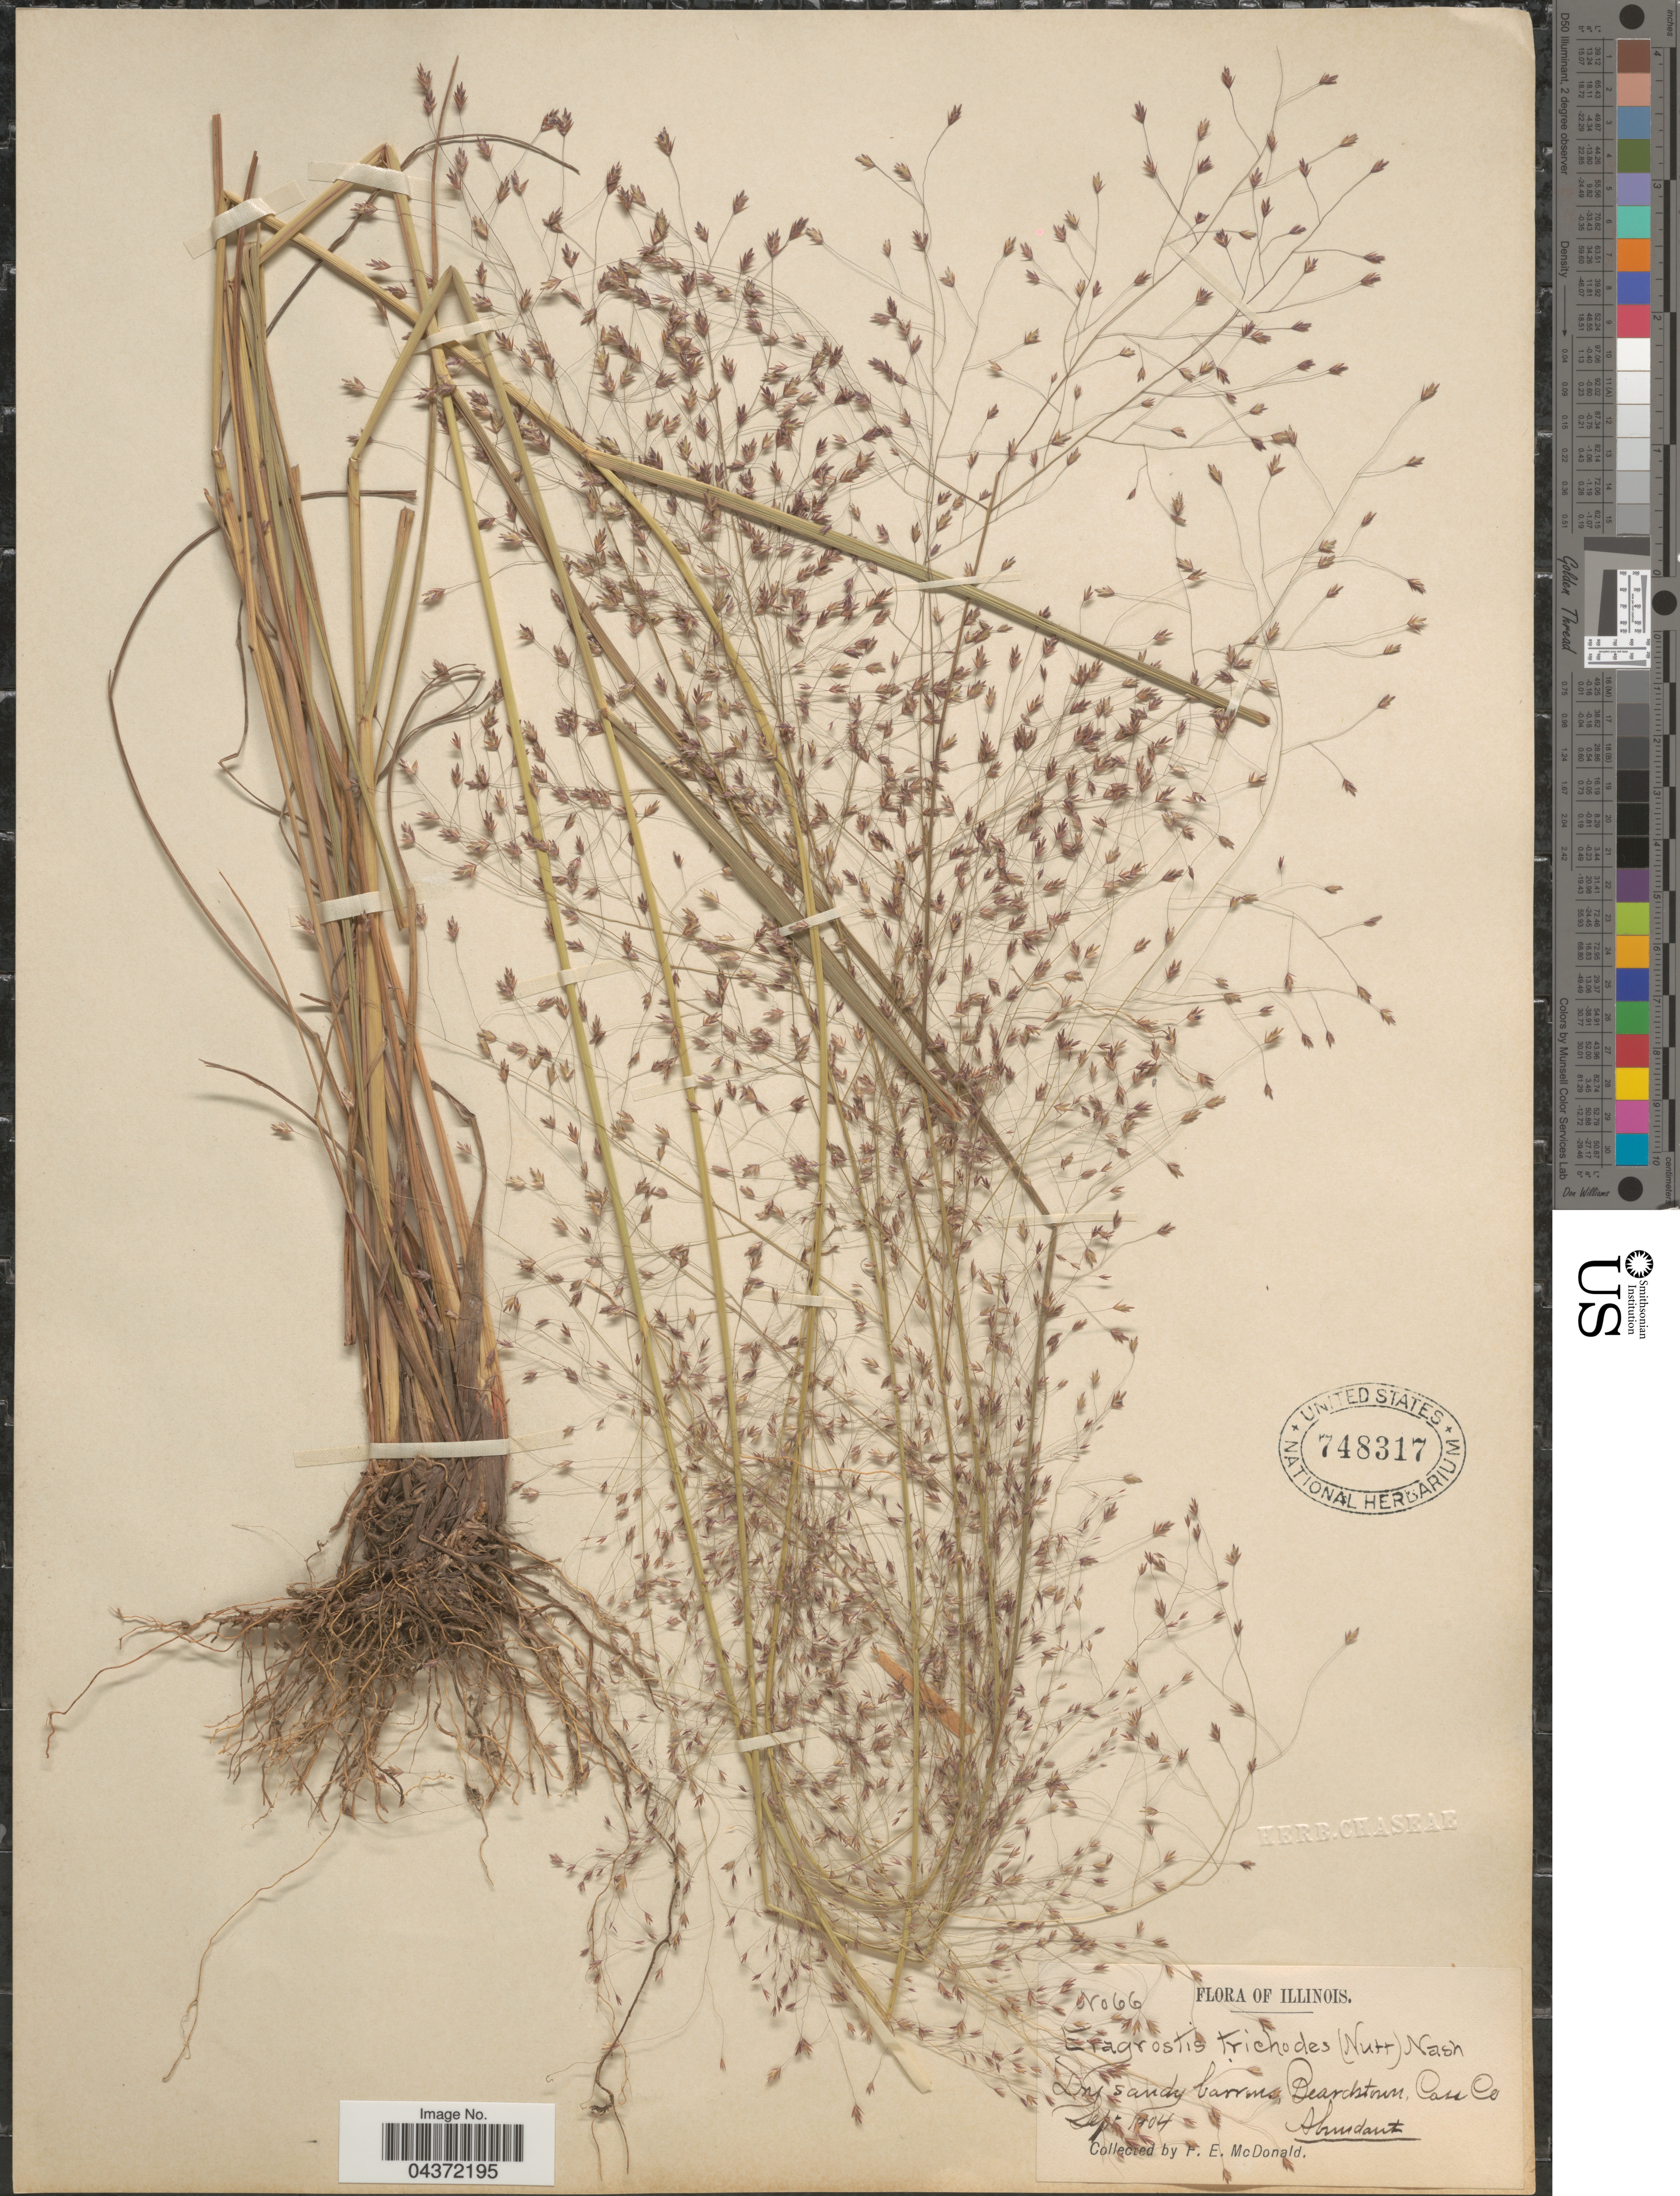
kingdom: Plantae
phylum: Tracheophyta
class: Liliopsida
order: Poales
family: Poaceae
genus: Eragrostis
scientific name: Eragrostis trichodes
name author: (Nutt.) Alph. Wood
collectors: F. E. McDonald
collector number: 66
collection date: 1904-09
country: United States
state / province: Illinois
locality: Dry sandy barrens, Beardstown, Cass Co.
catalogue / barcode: US 748317